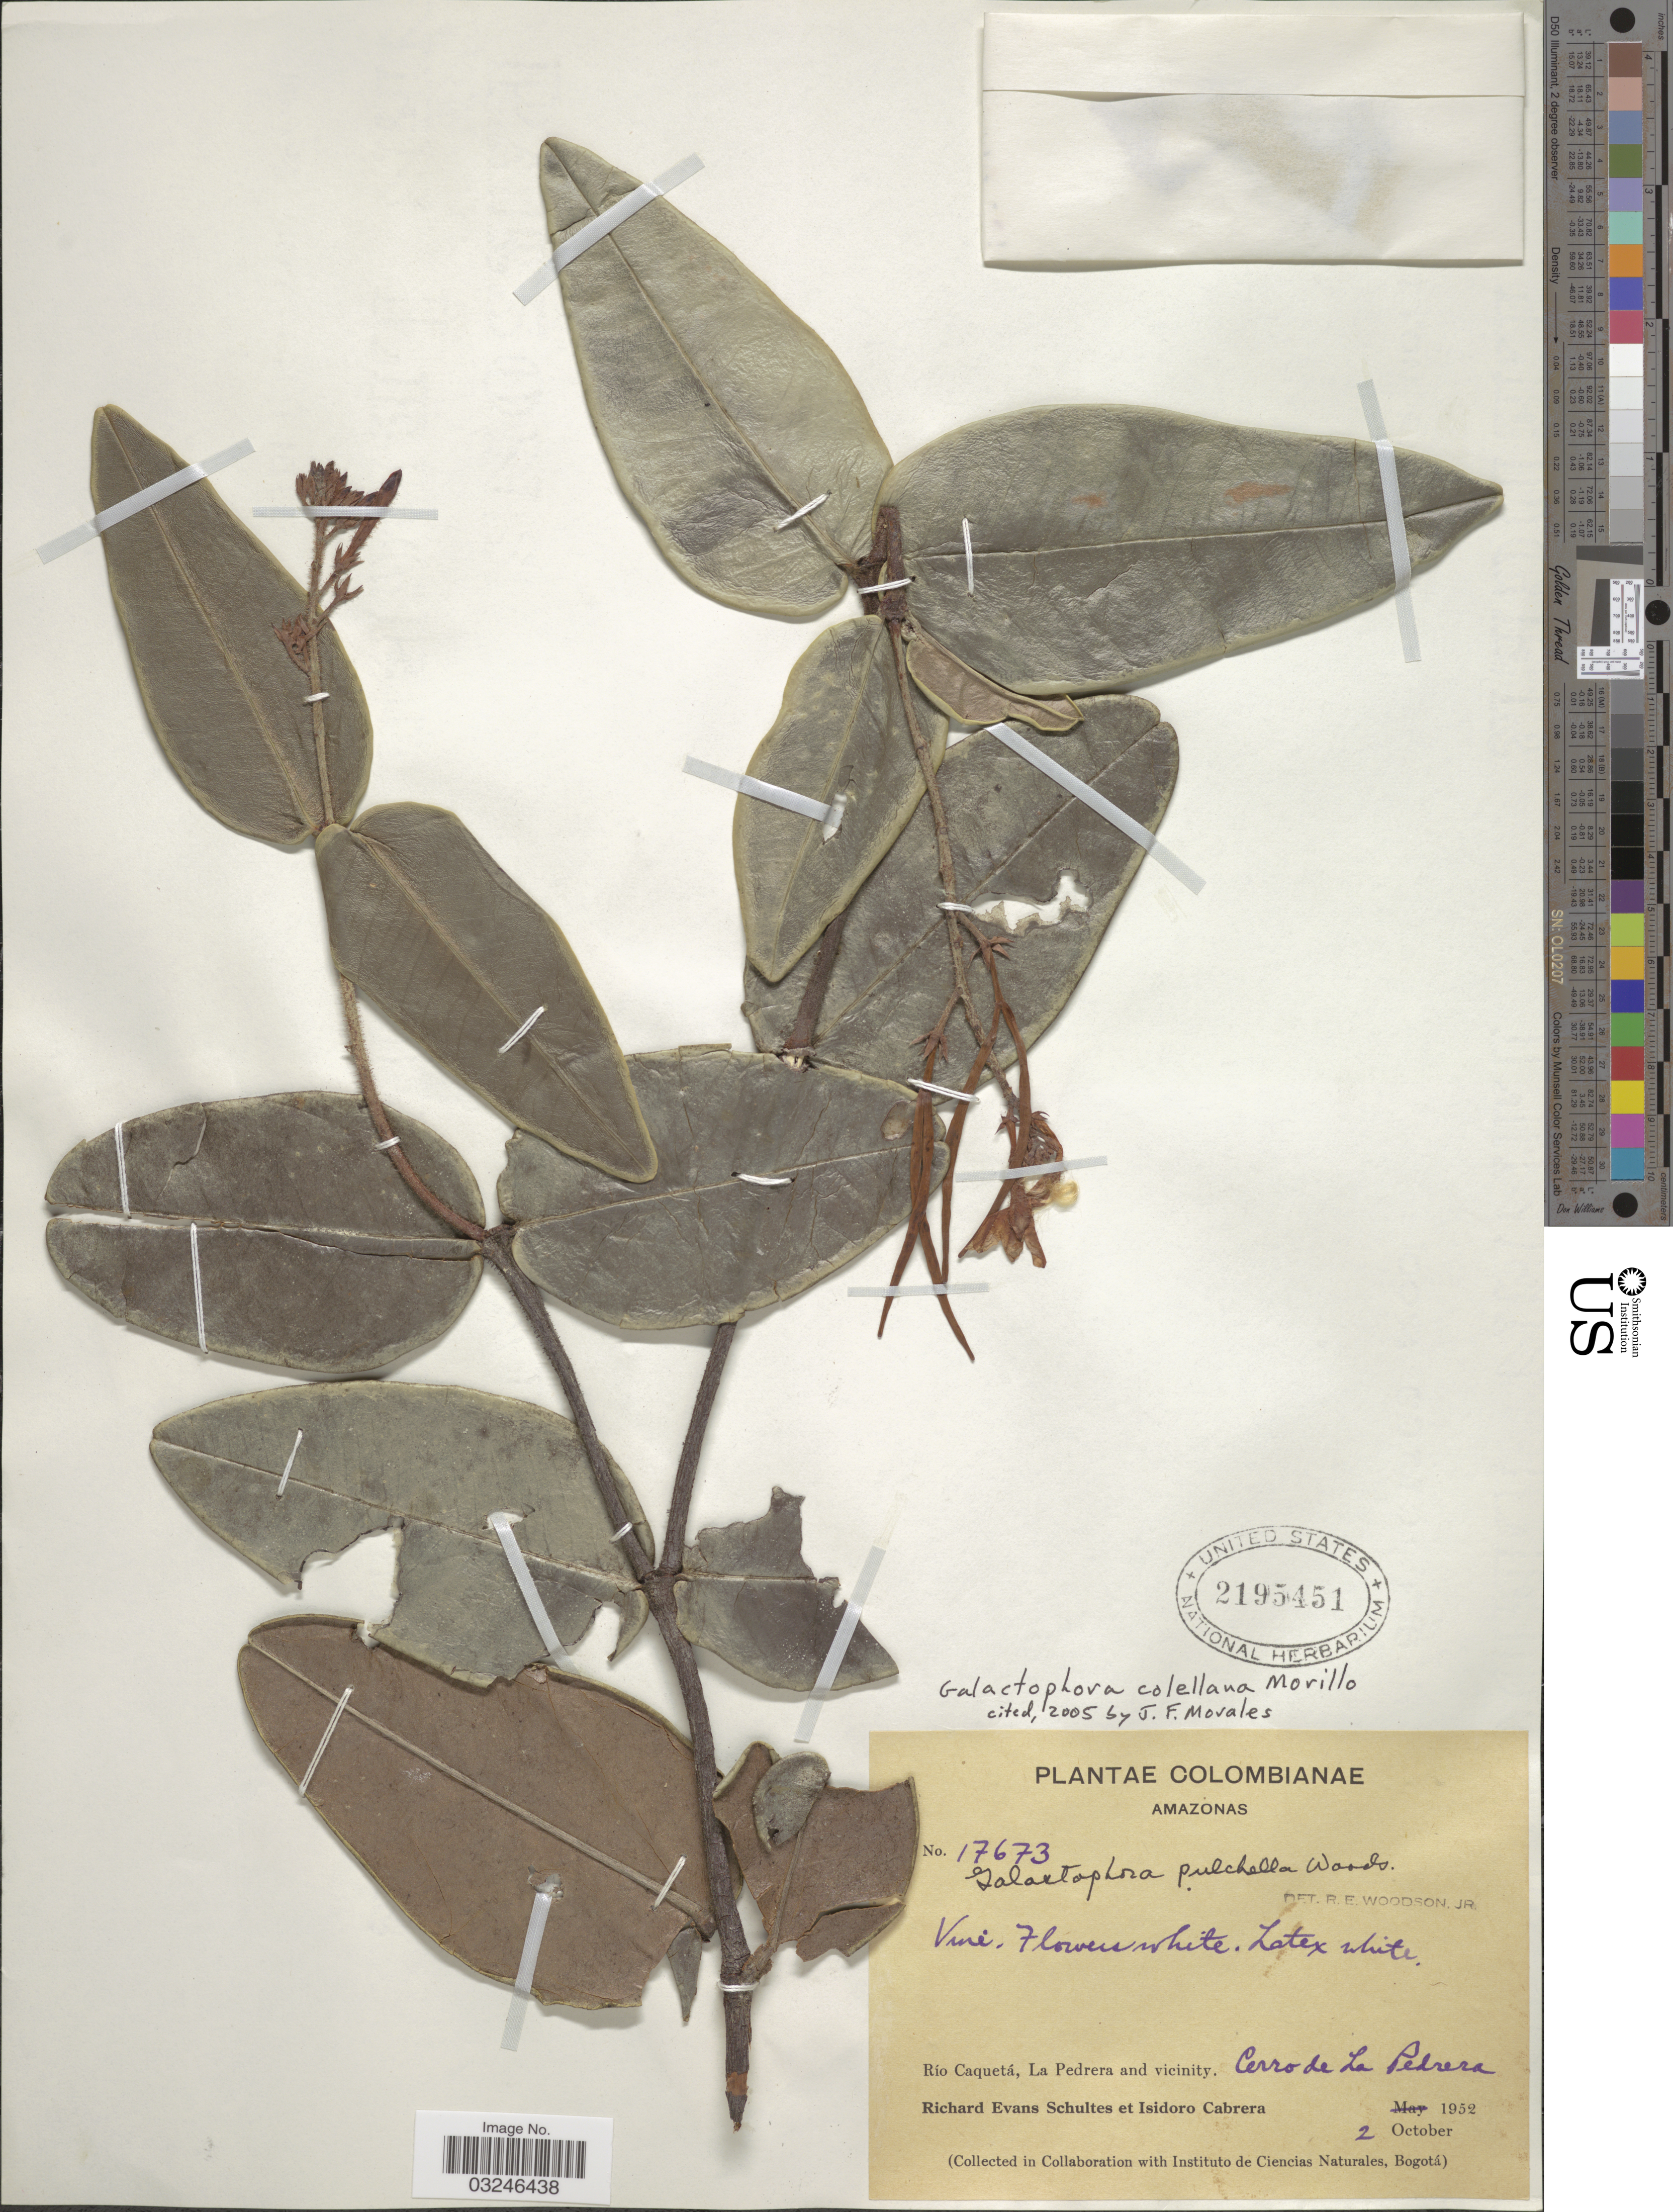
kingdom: Plantae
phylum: Tracheophyta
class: Magnoliopsida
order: Gentianales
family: Apocynaceae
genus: Galactophora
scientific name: Galactophora colellana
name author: Morillo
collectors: R. E. Schultes & I. Cabrera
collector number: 17673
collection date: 1952-10-02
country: Colombia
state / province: Amazônas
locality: Río Caquetá, La Pedrera and vicinity. Cerro de La Pedrera.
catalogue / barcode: US 2195451